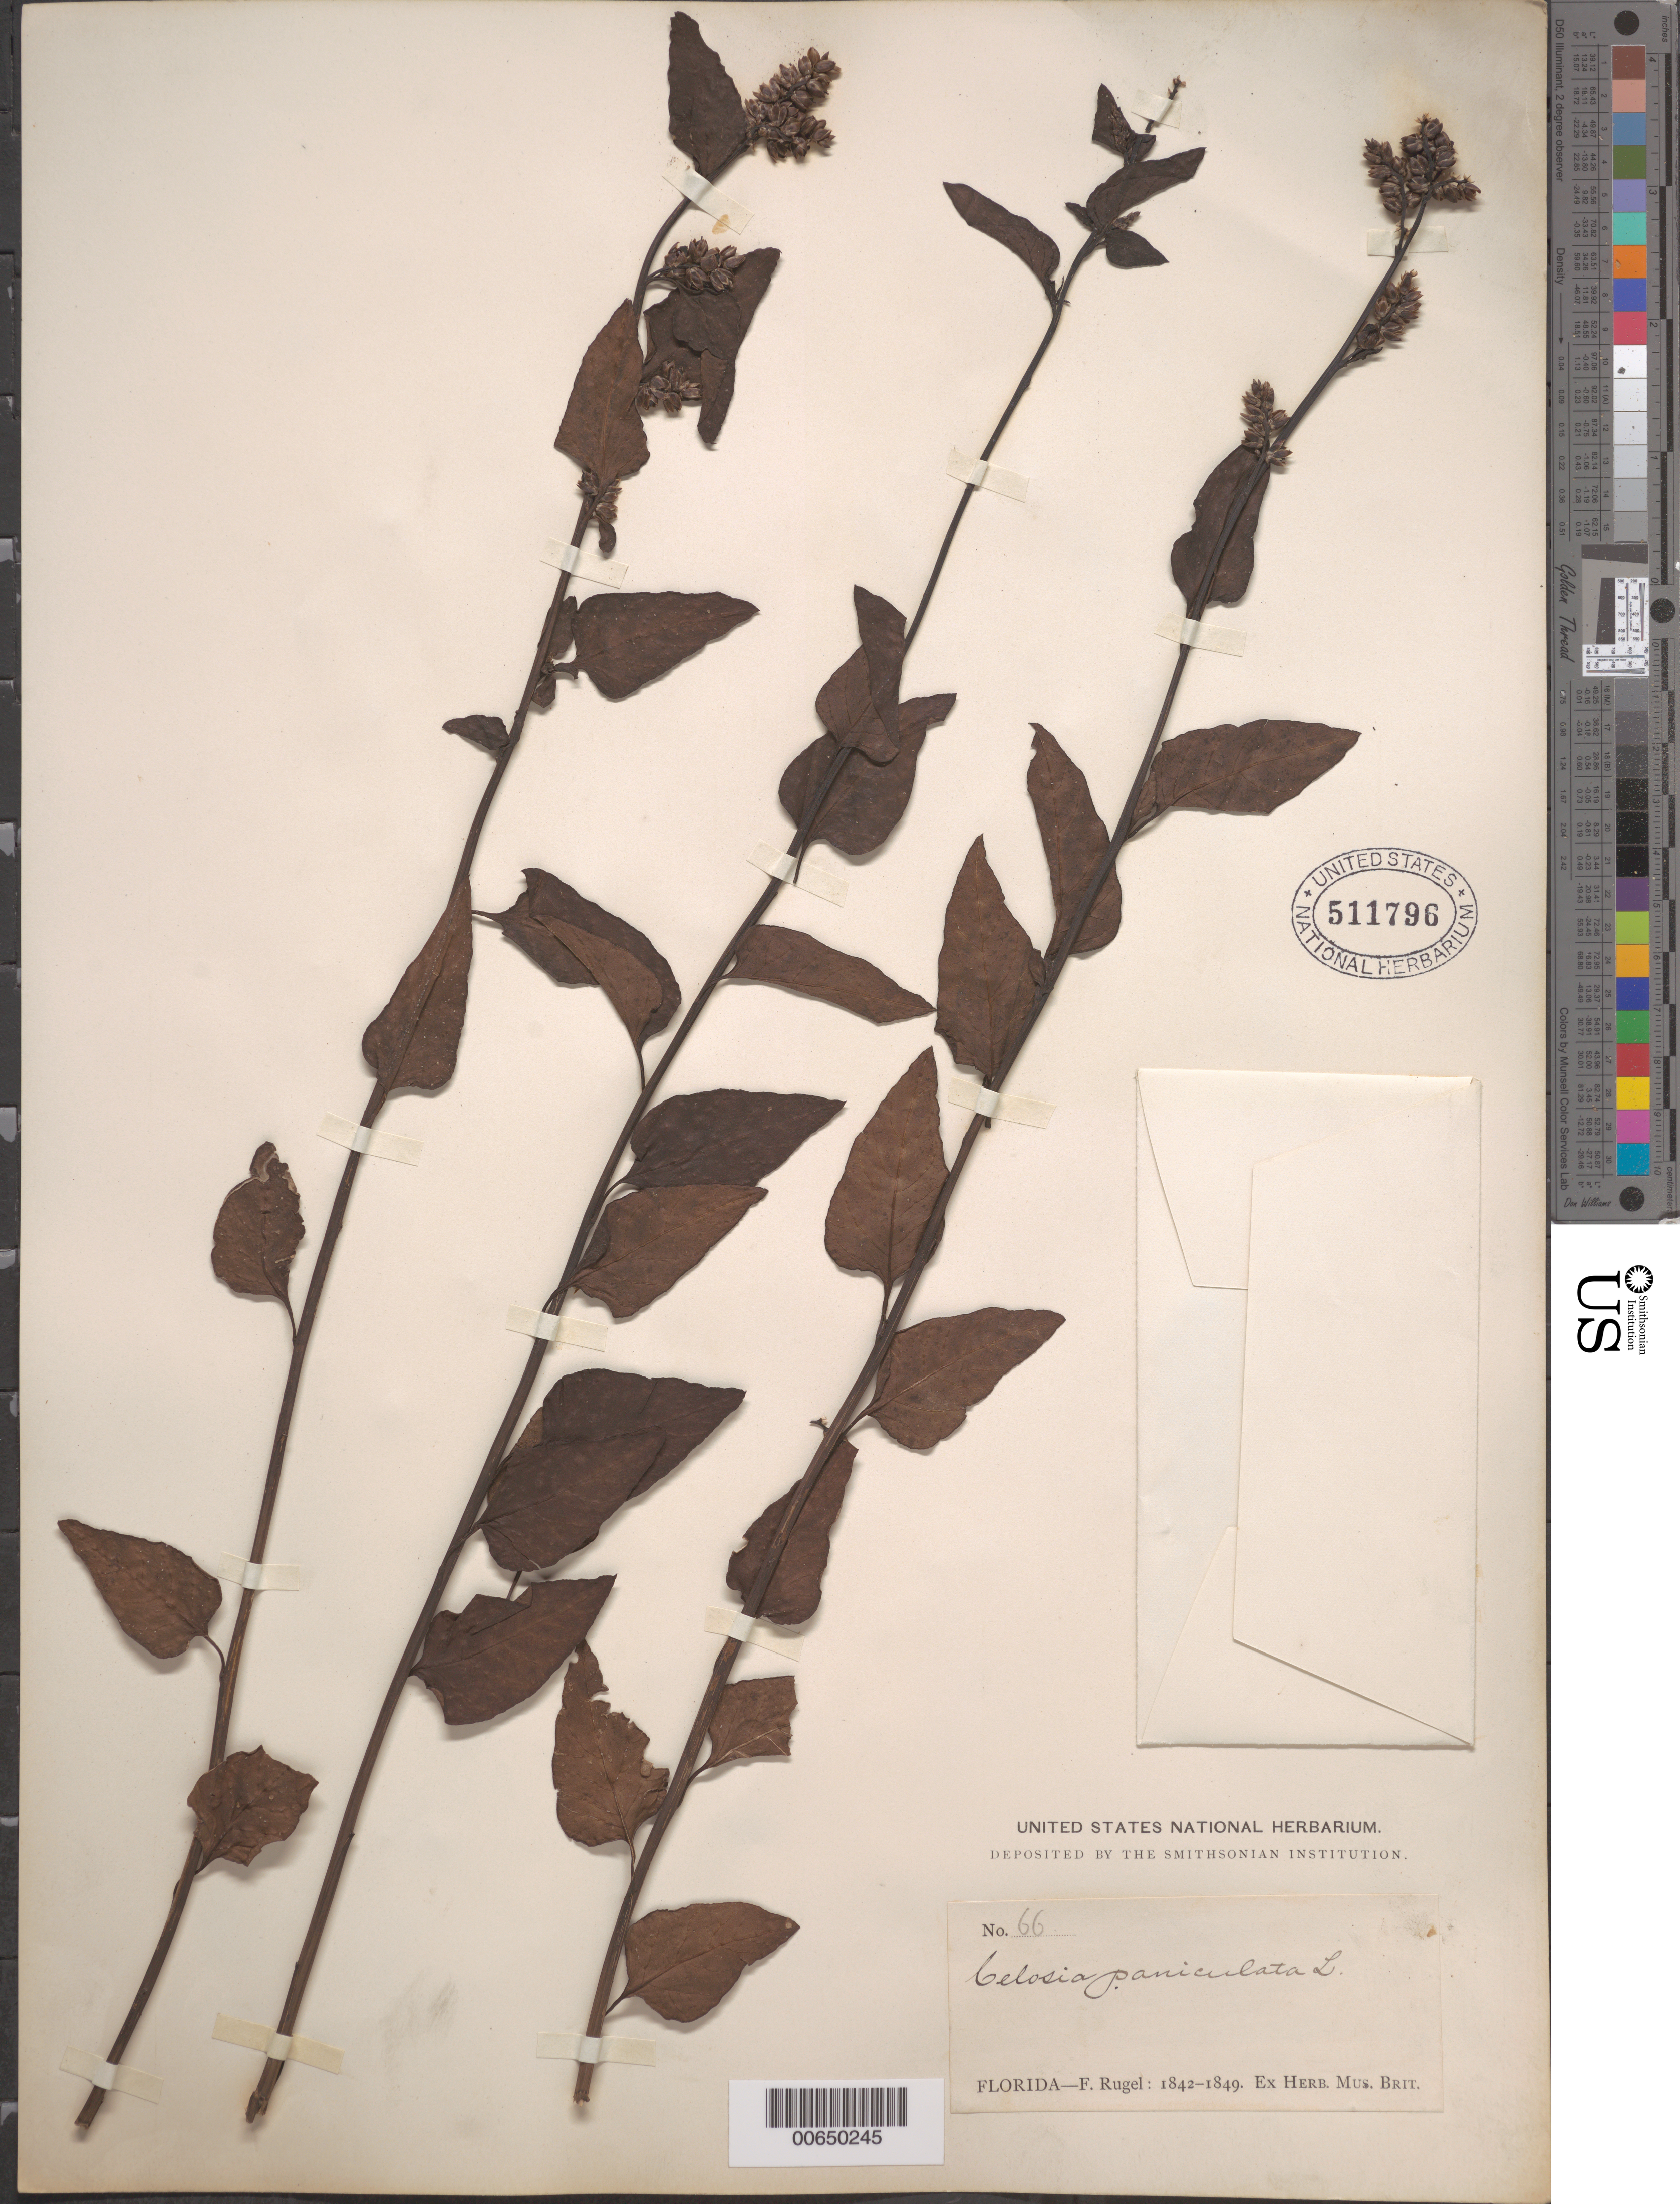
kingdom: Plantae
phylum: Tracheophyta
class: Magnoliopsida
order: Caryophyllales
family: Amaranthaceae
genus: Celosia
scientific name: Celosia nitida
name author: Vahl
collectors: F. Rugel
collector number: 66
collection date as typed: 1842 to -- --- 1849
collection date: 1842/1849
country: United States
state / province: Florida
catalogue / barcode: US 511796